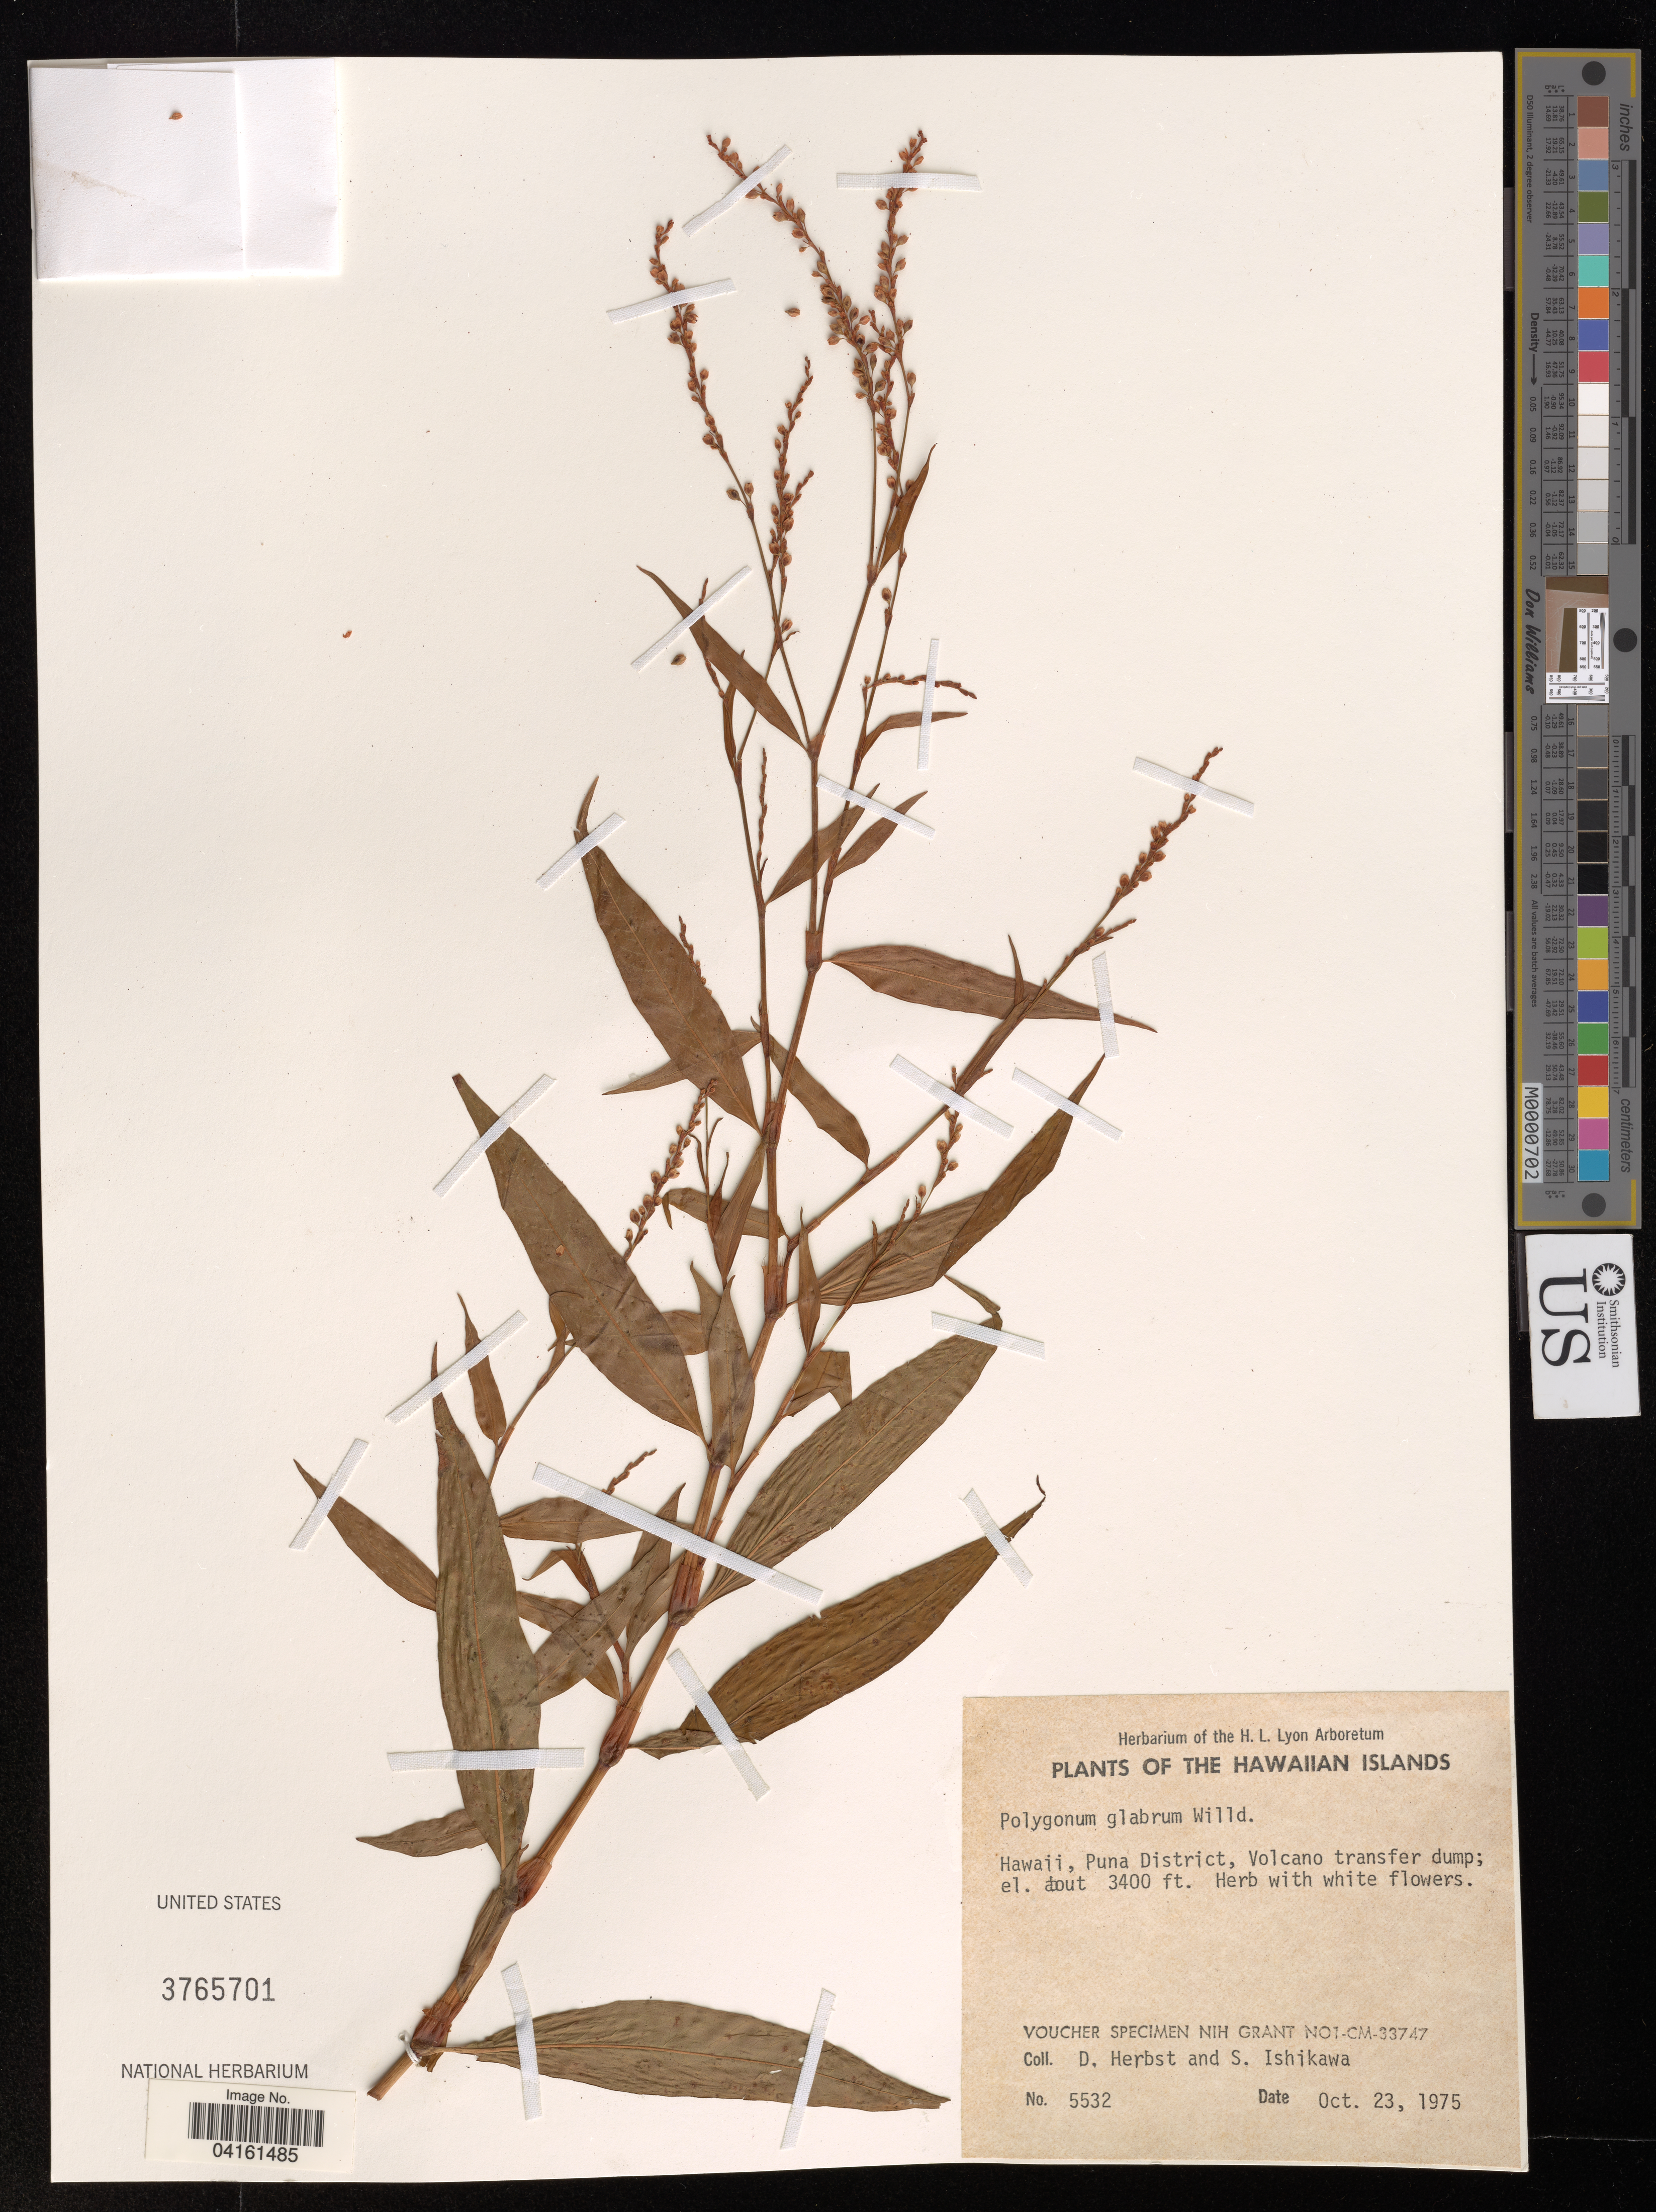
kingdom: Plantae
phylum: Tracheophyta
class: Magnoliopsida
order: Caryophyllales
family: Polygonaceae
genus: Persicaria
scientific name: Persicaria glabra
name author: (Willd.) M. Gómez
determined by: Wagner, W. L., (BOT), Smithsonian Institution - National Museum of Natural History (UNITED STATES)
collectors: D. Herbst & S. Ishikawa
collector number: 5532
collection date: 1975-10-23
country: United States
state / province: Hawaii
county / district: Hawaii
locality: Puna District.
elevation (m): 1036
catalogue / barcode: US 3765701